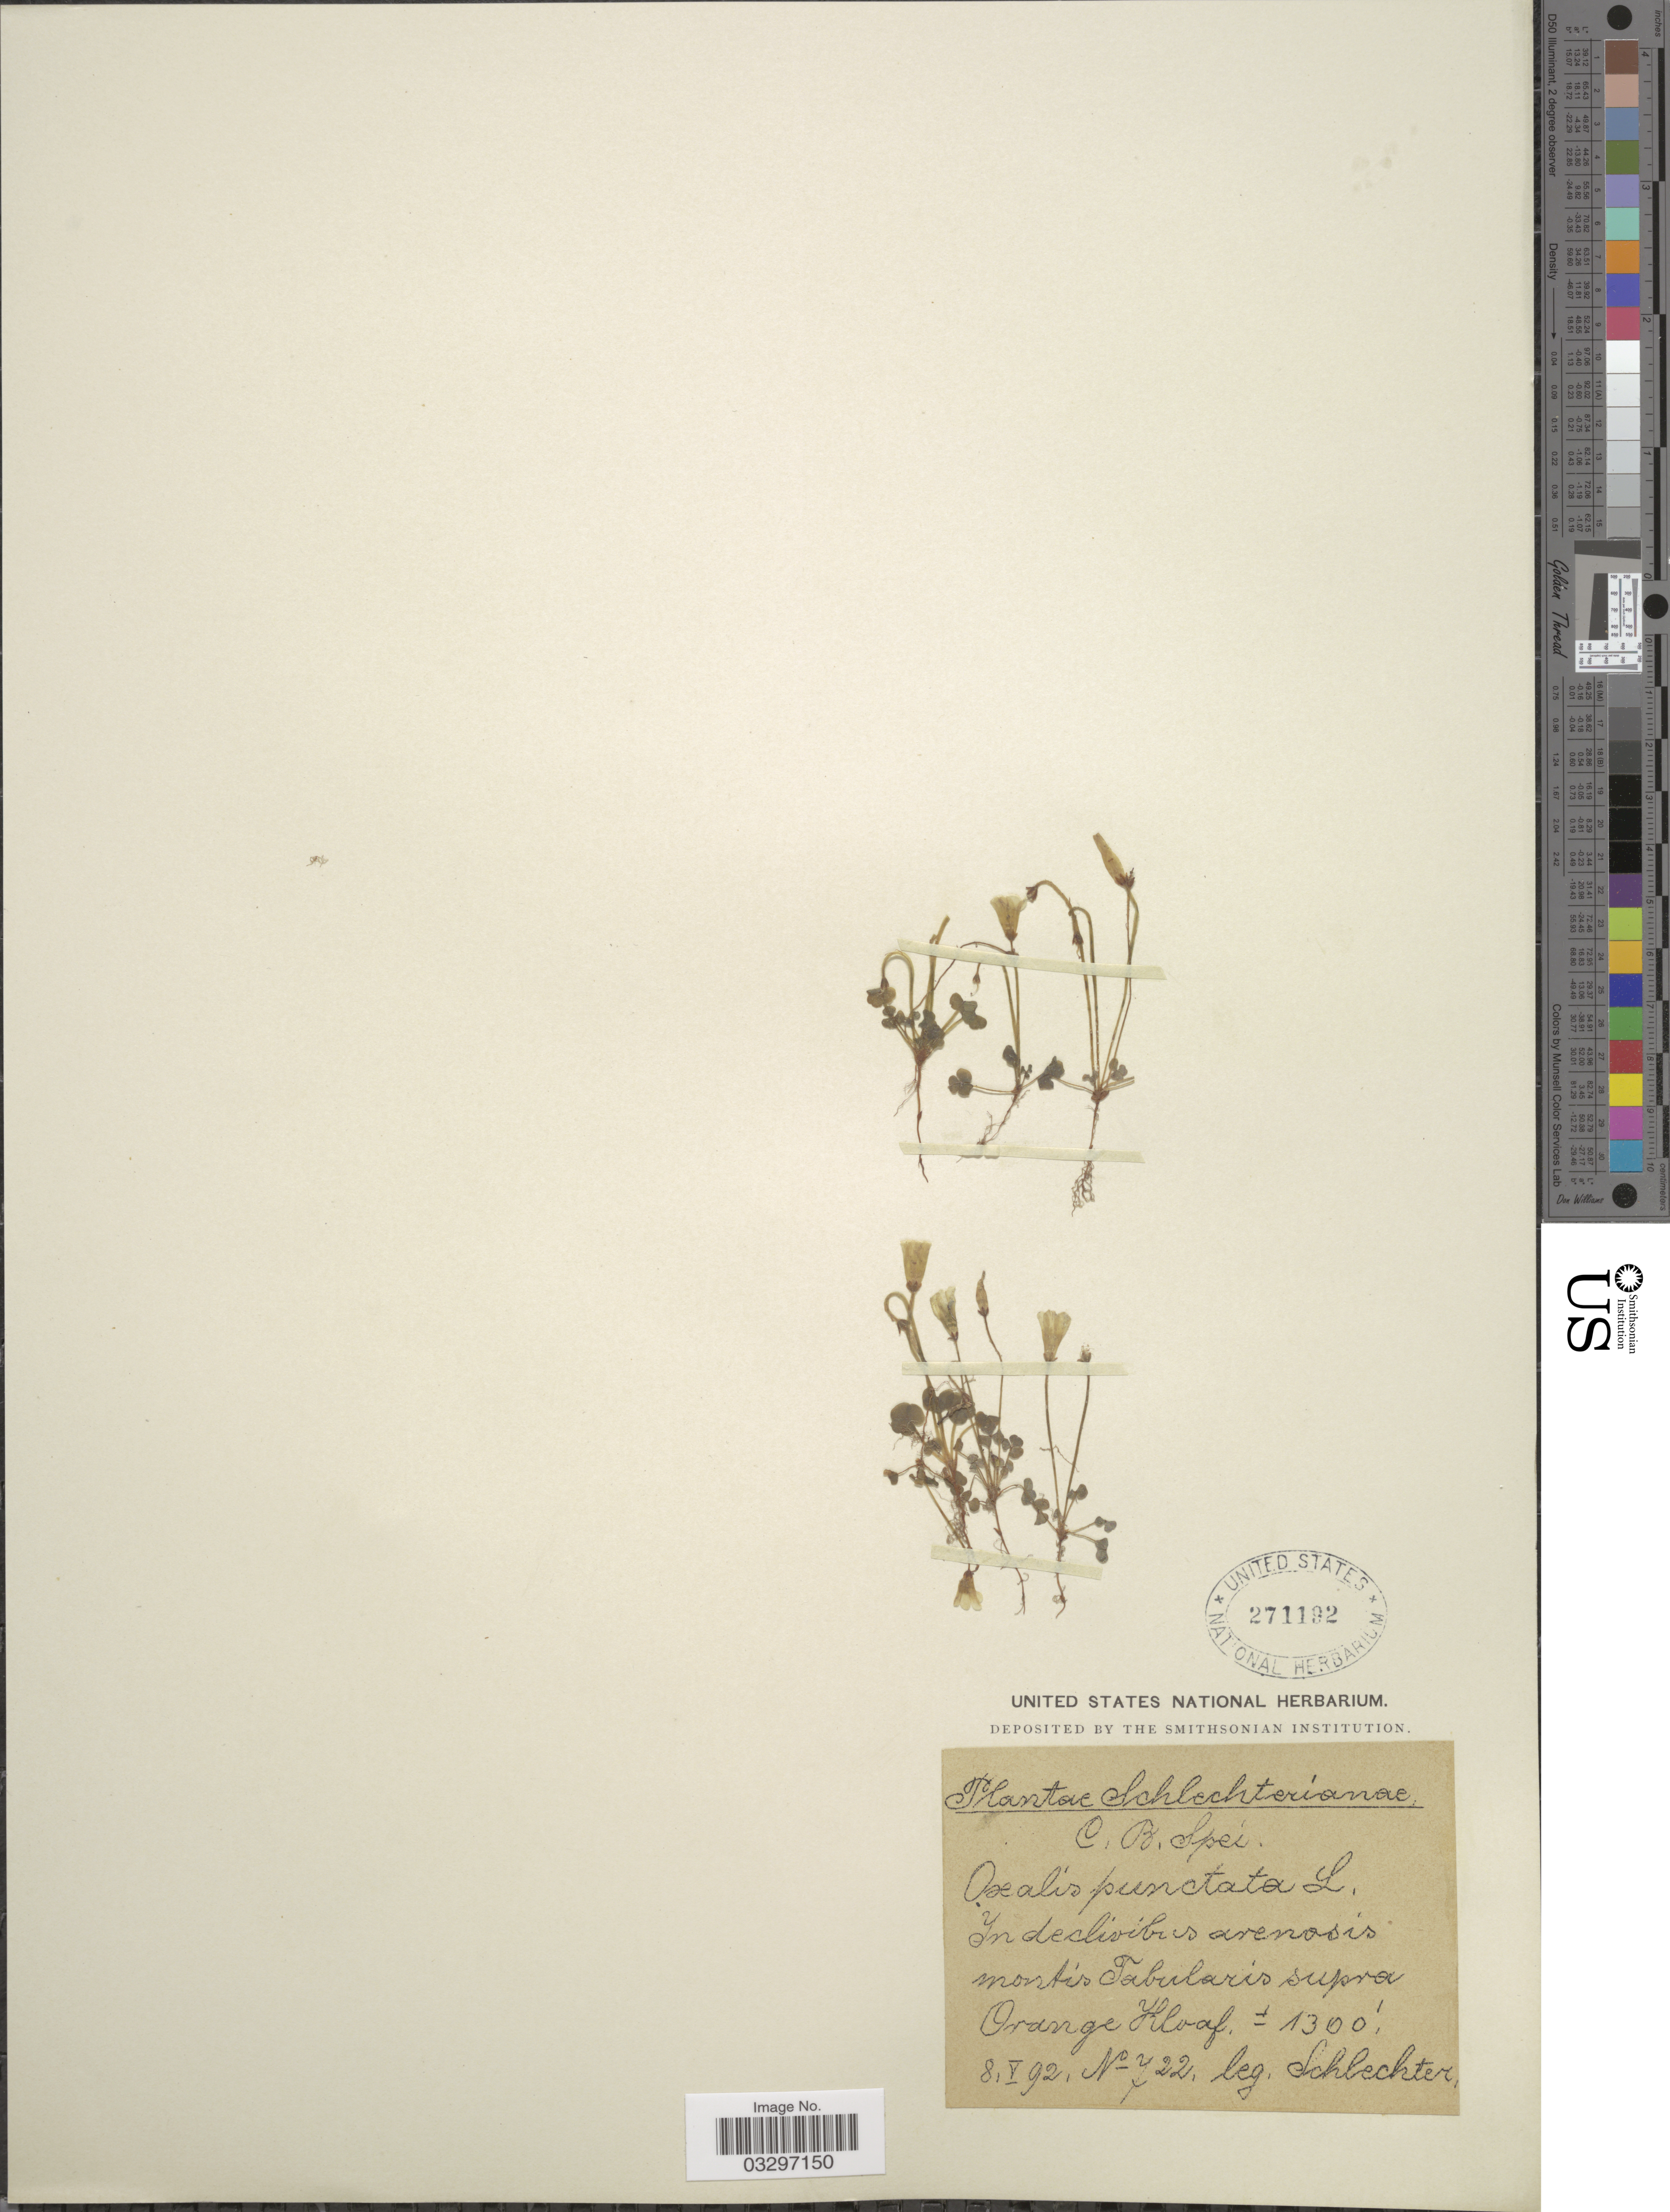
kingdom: Plantae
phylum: Tracheophyta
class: Magnoliopsida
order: Oxalidales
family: Oxalidaceae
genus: Oxalis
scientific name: Oxalis punctata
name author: Thunb.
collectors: Schlechter, --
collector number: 722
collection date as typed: Transcribed d/m/y: 8/5/92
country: South Africa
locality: C.B. Spei, In declivibus arenosis montis Tabularis supra Orange Kloof.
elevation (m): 396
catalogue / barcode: US 271192